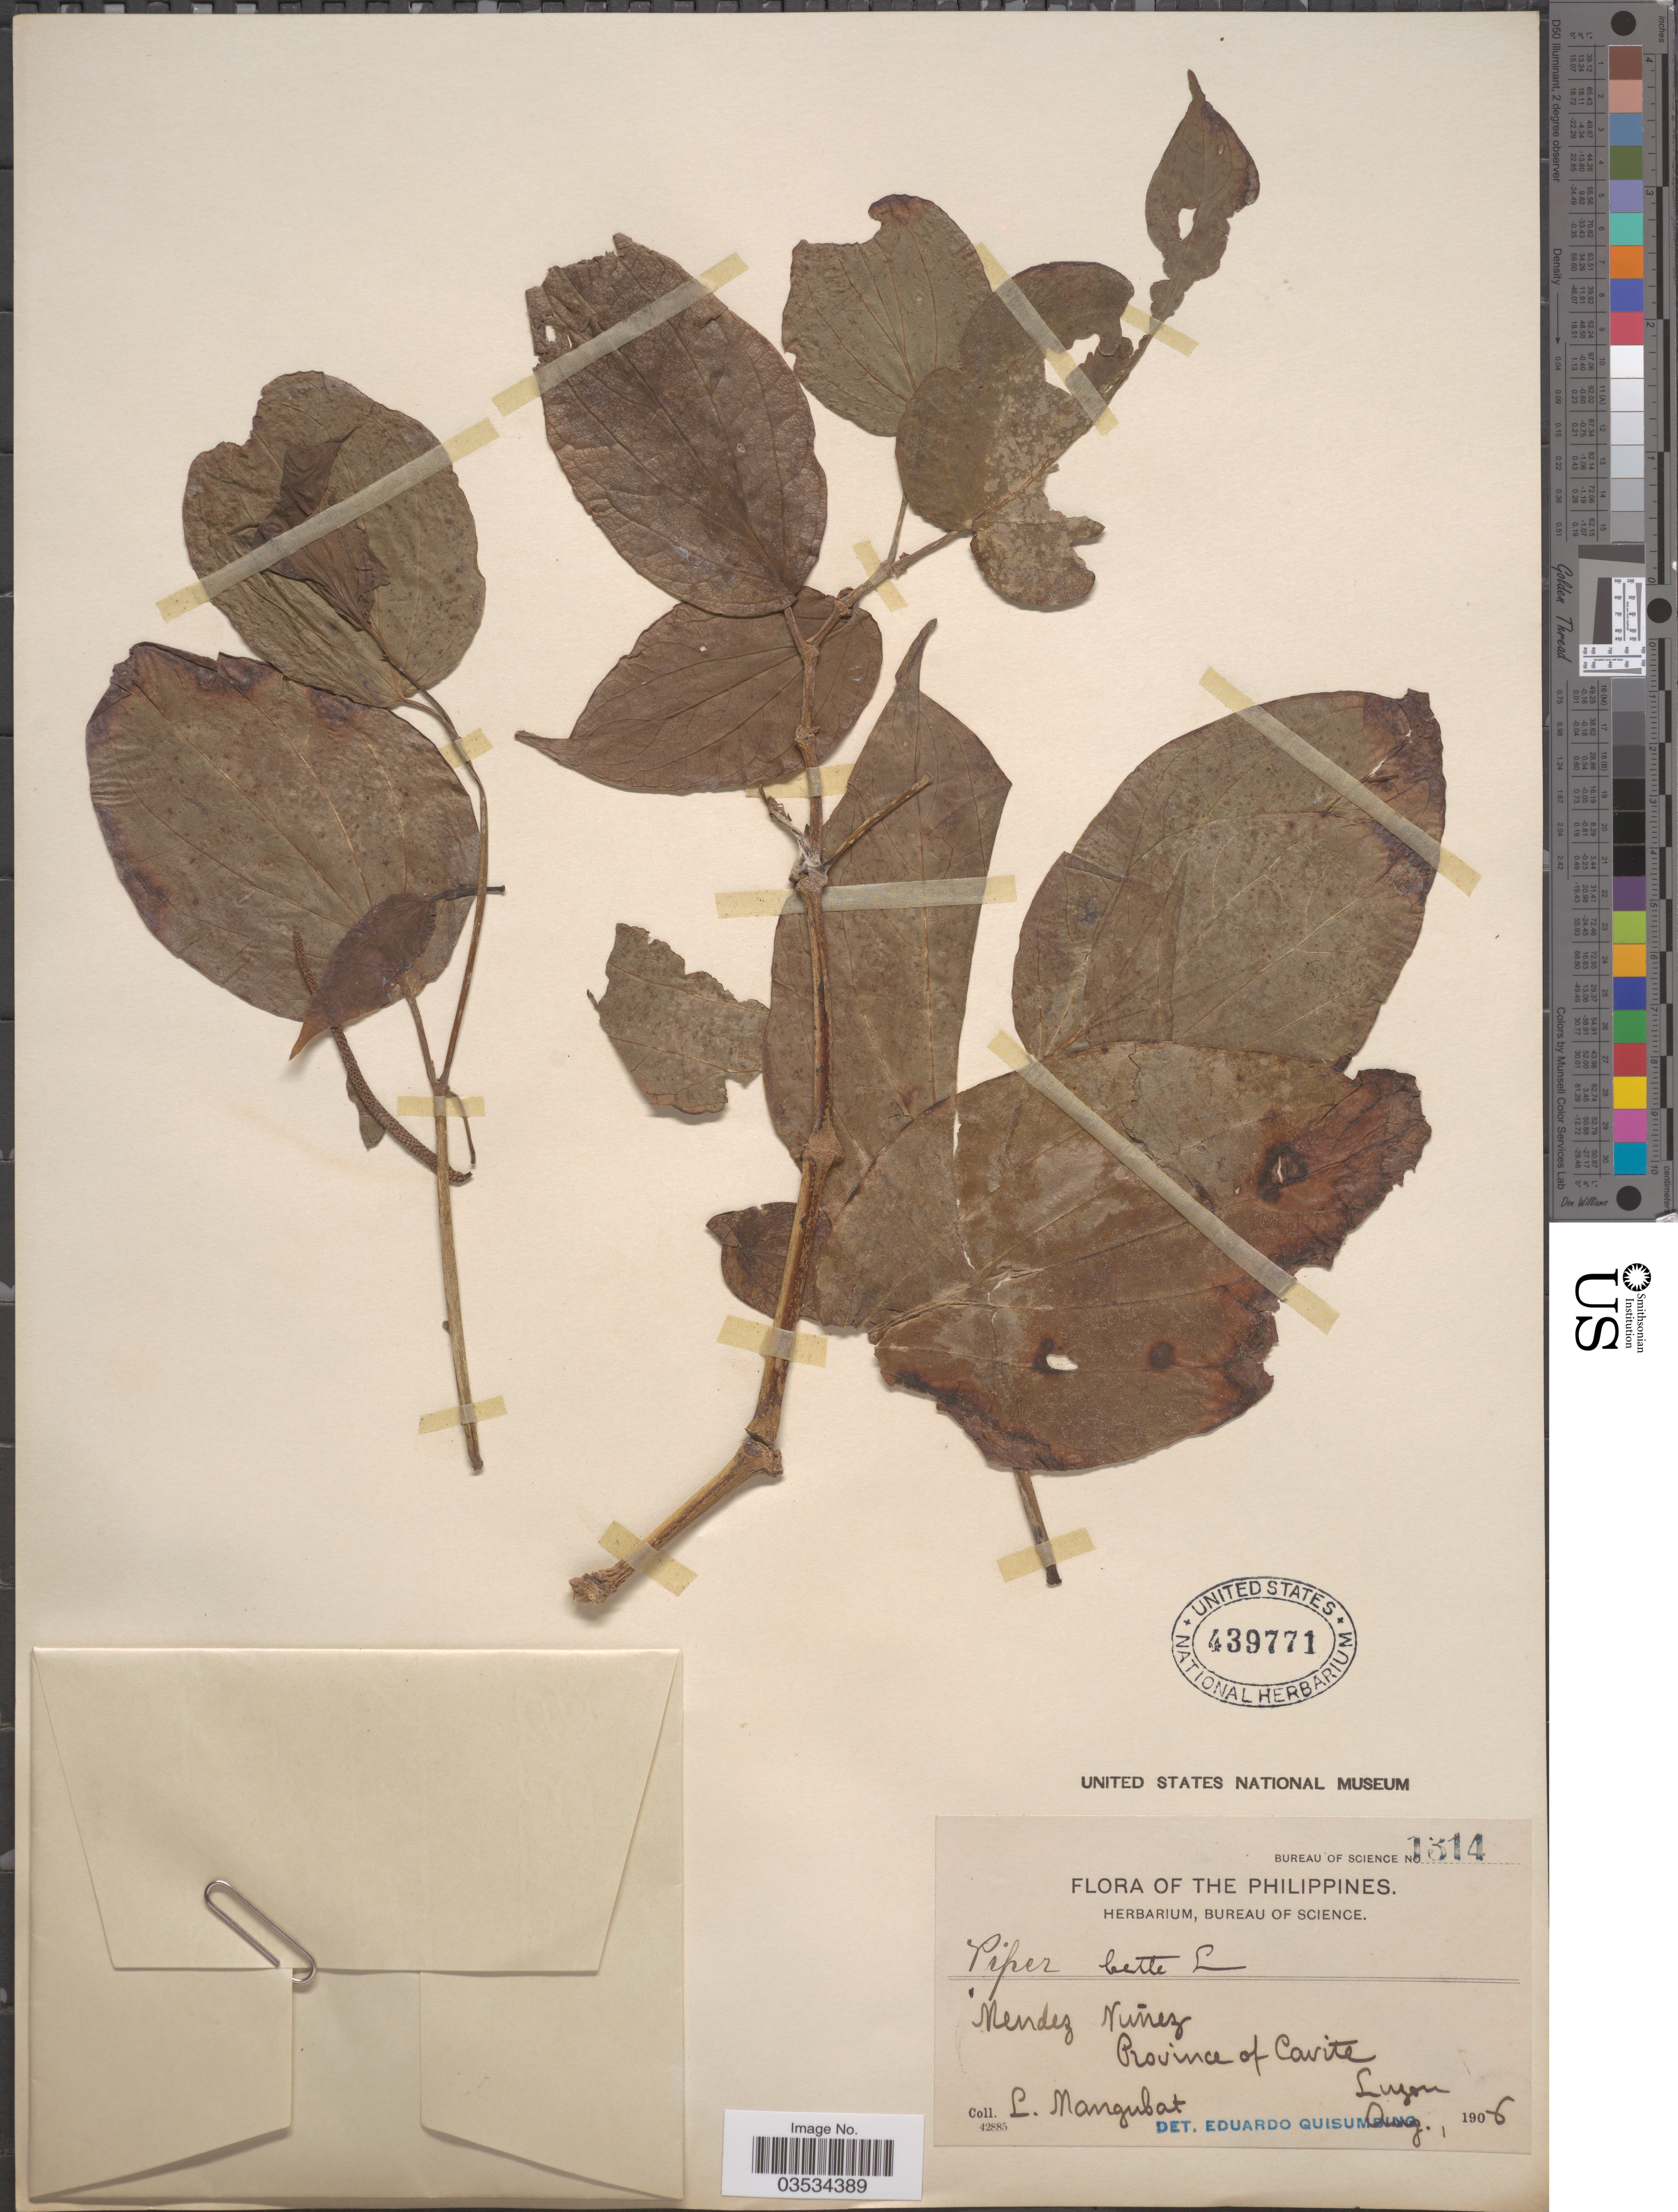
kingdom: Plantae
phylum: Tracheophyta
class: Magnoliopsida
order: Piperales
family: Piperaceae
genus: Piper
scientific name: Piper betle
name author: L.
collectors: L. Mangubat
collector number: Bureau of Science 1314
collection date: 1906-08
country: Philippines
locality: Mendez Nuñez. Province of Cavite. Luzon.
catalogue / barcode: US 439771